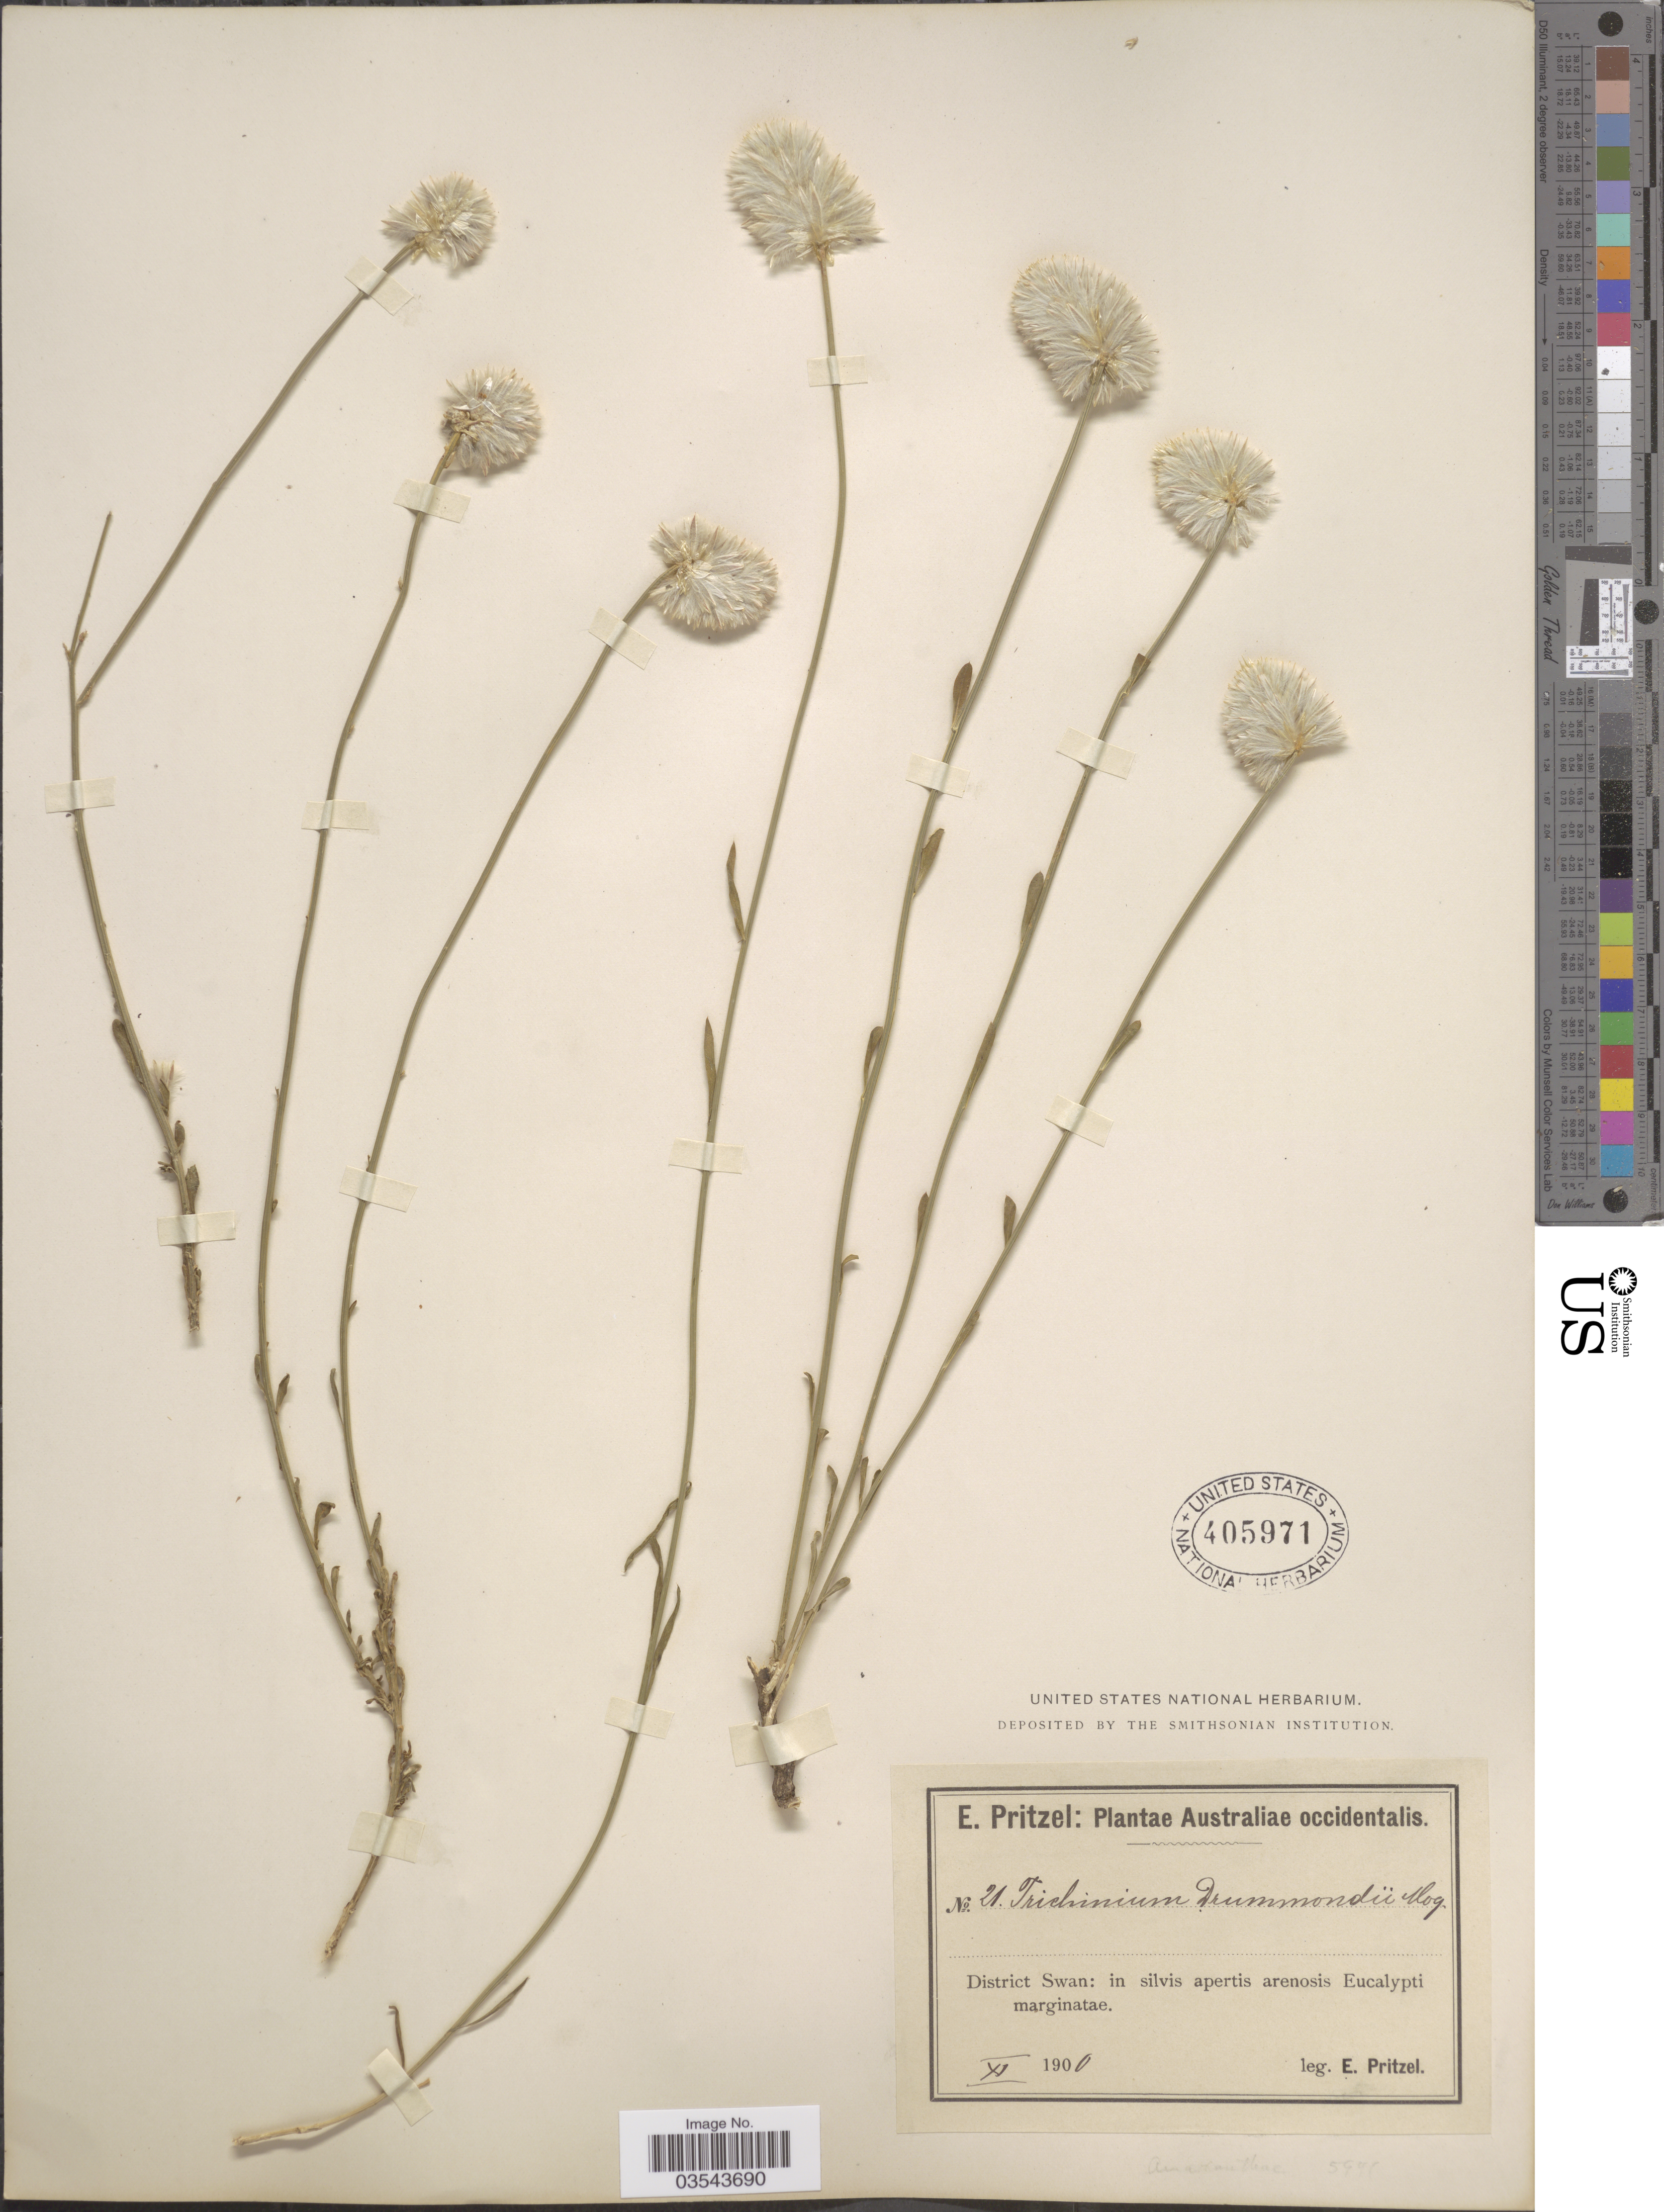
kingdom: Plantae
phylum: Tracheophyta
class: Magnoliopsida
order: Caryophyllales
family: Amaranthaceae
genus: Ptilotus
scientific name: Ptilotus drummondii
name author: (Moq.) F. Muell.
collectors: E. G. Pritzel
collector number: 21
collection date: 1900-11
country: Australia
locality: Australiae occidentalis. District Swan: in silvis apertis arenosis Eucalypti marginatae.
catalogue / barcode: US 405971